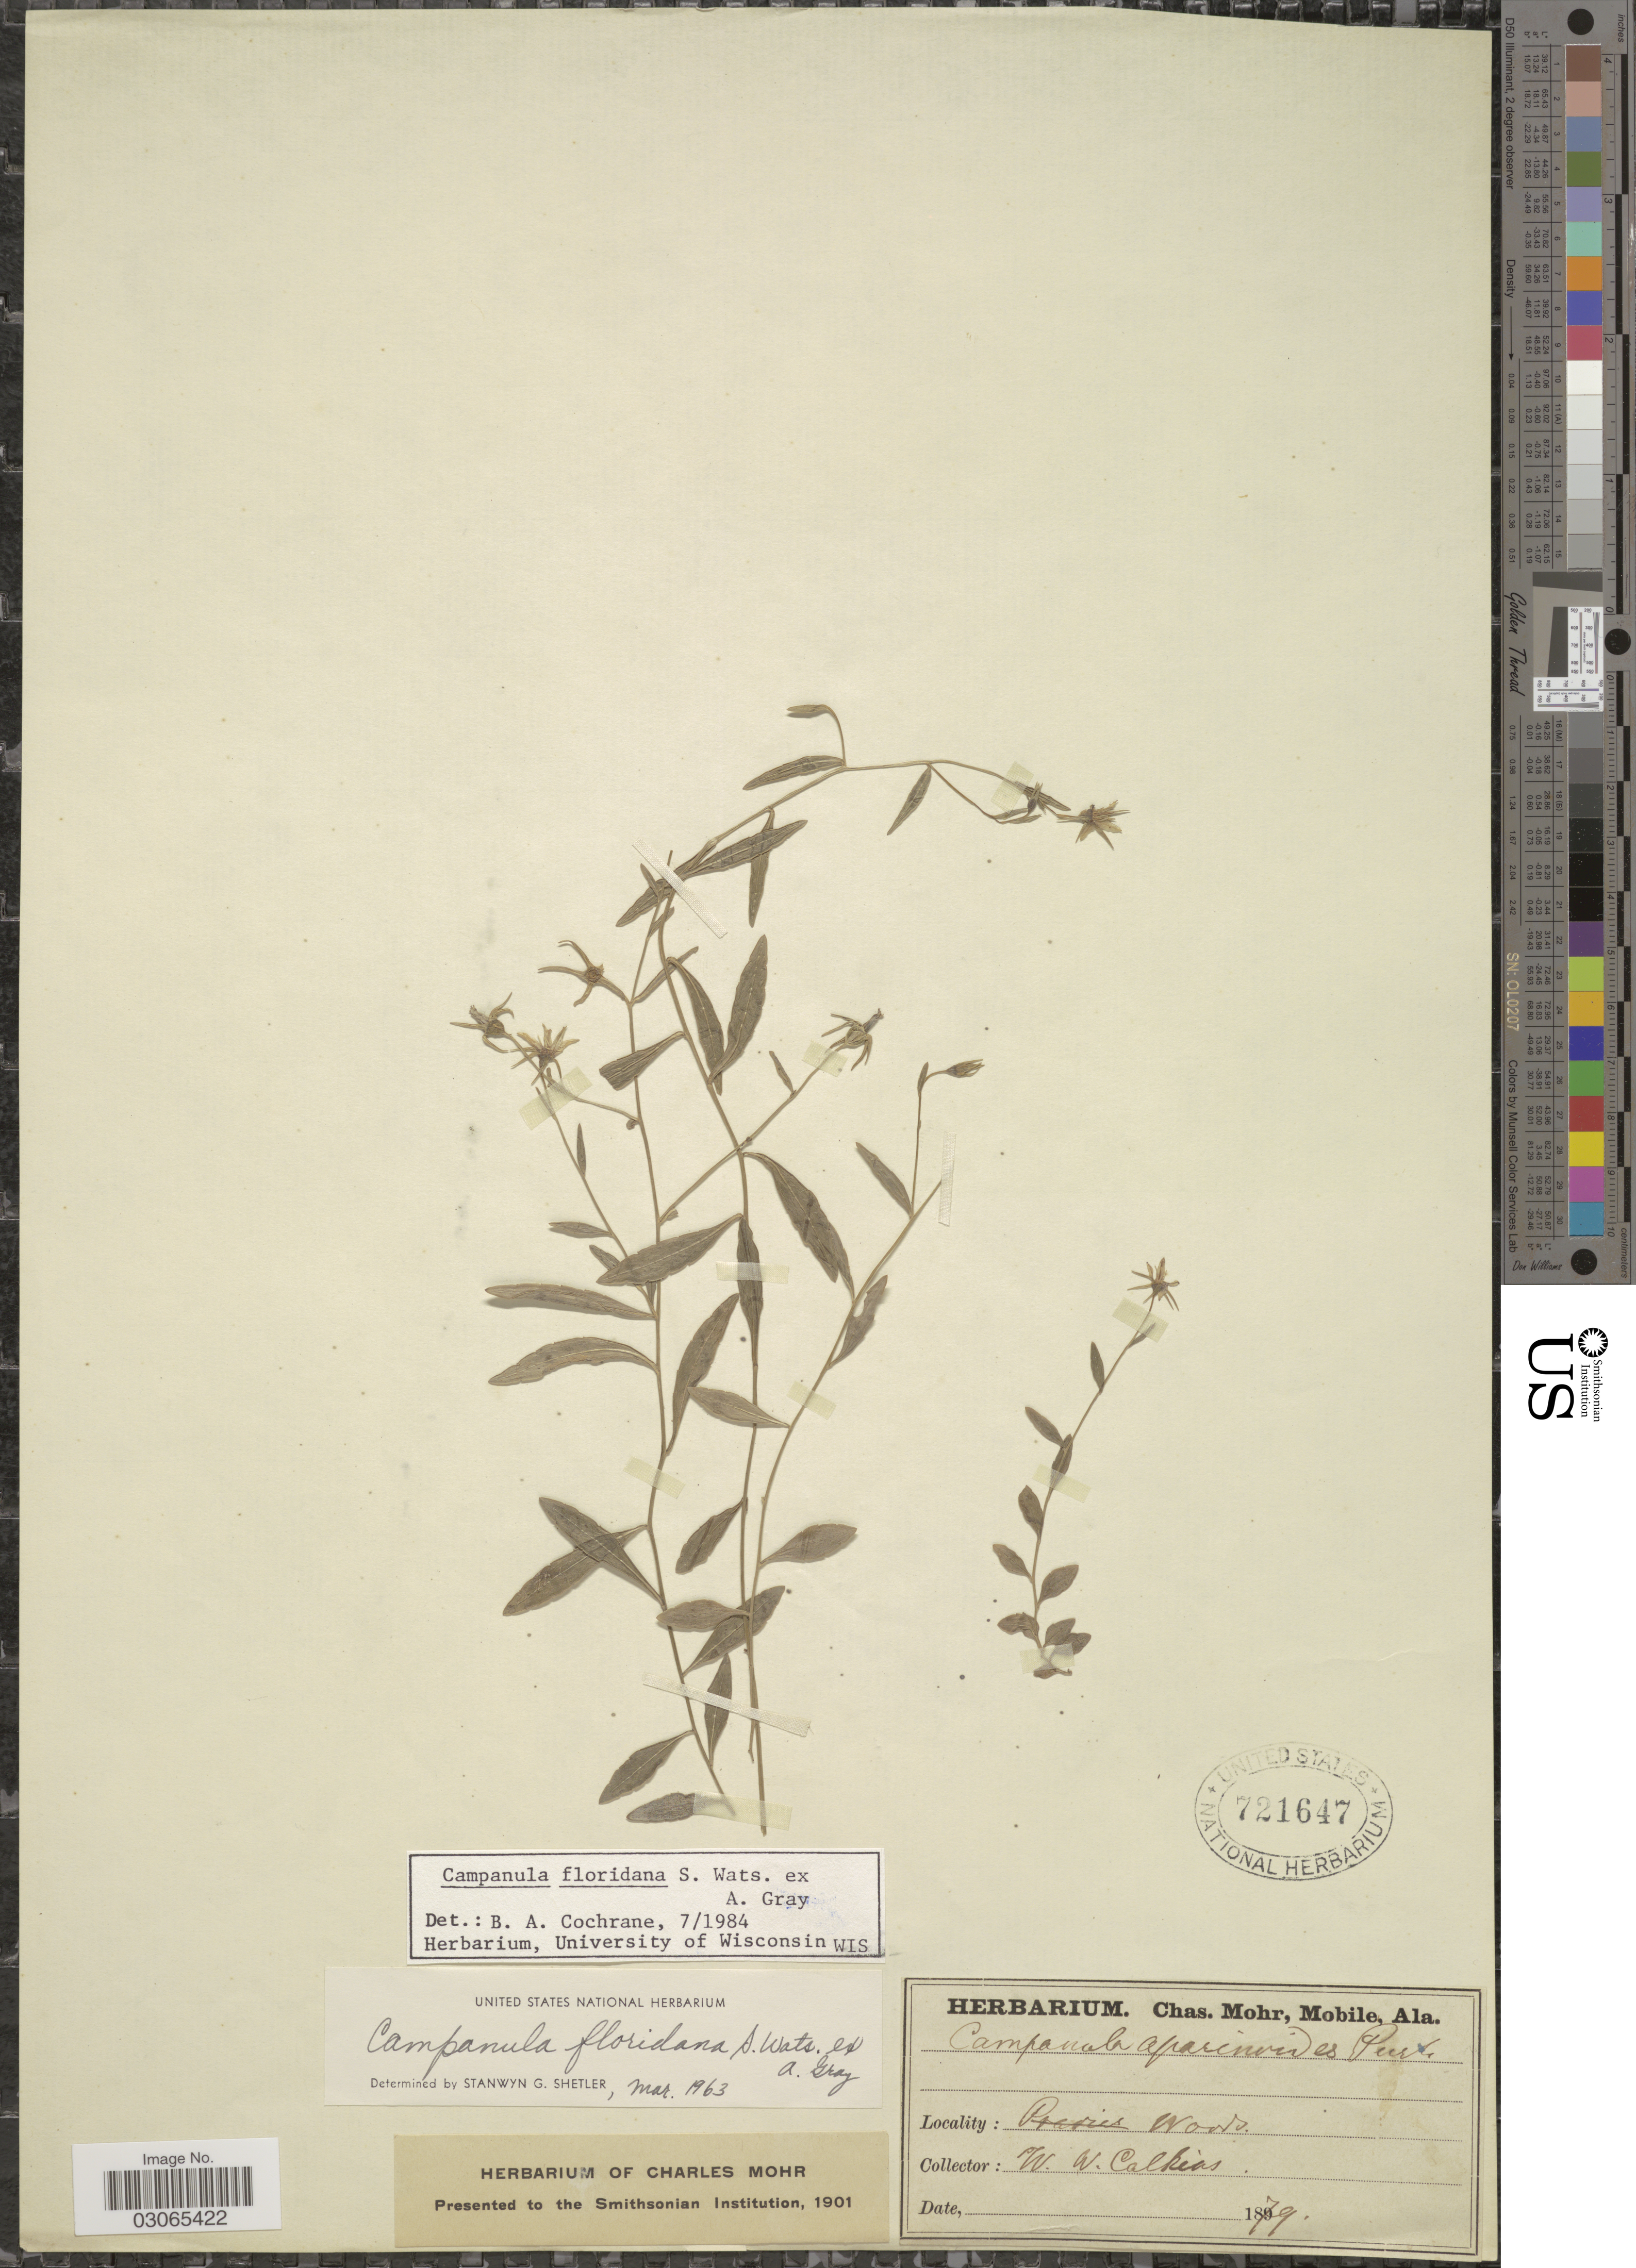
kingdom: Plantae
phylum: Tracheophyta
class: Magnoliopsida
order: Asterales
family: Campanulaceae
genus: Campanula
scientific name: Campanula floridana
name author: S. Watson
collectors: W. Calkins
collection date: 1879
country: United States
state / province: Alabama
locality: Woods.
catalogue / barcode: US 721647